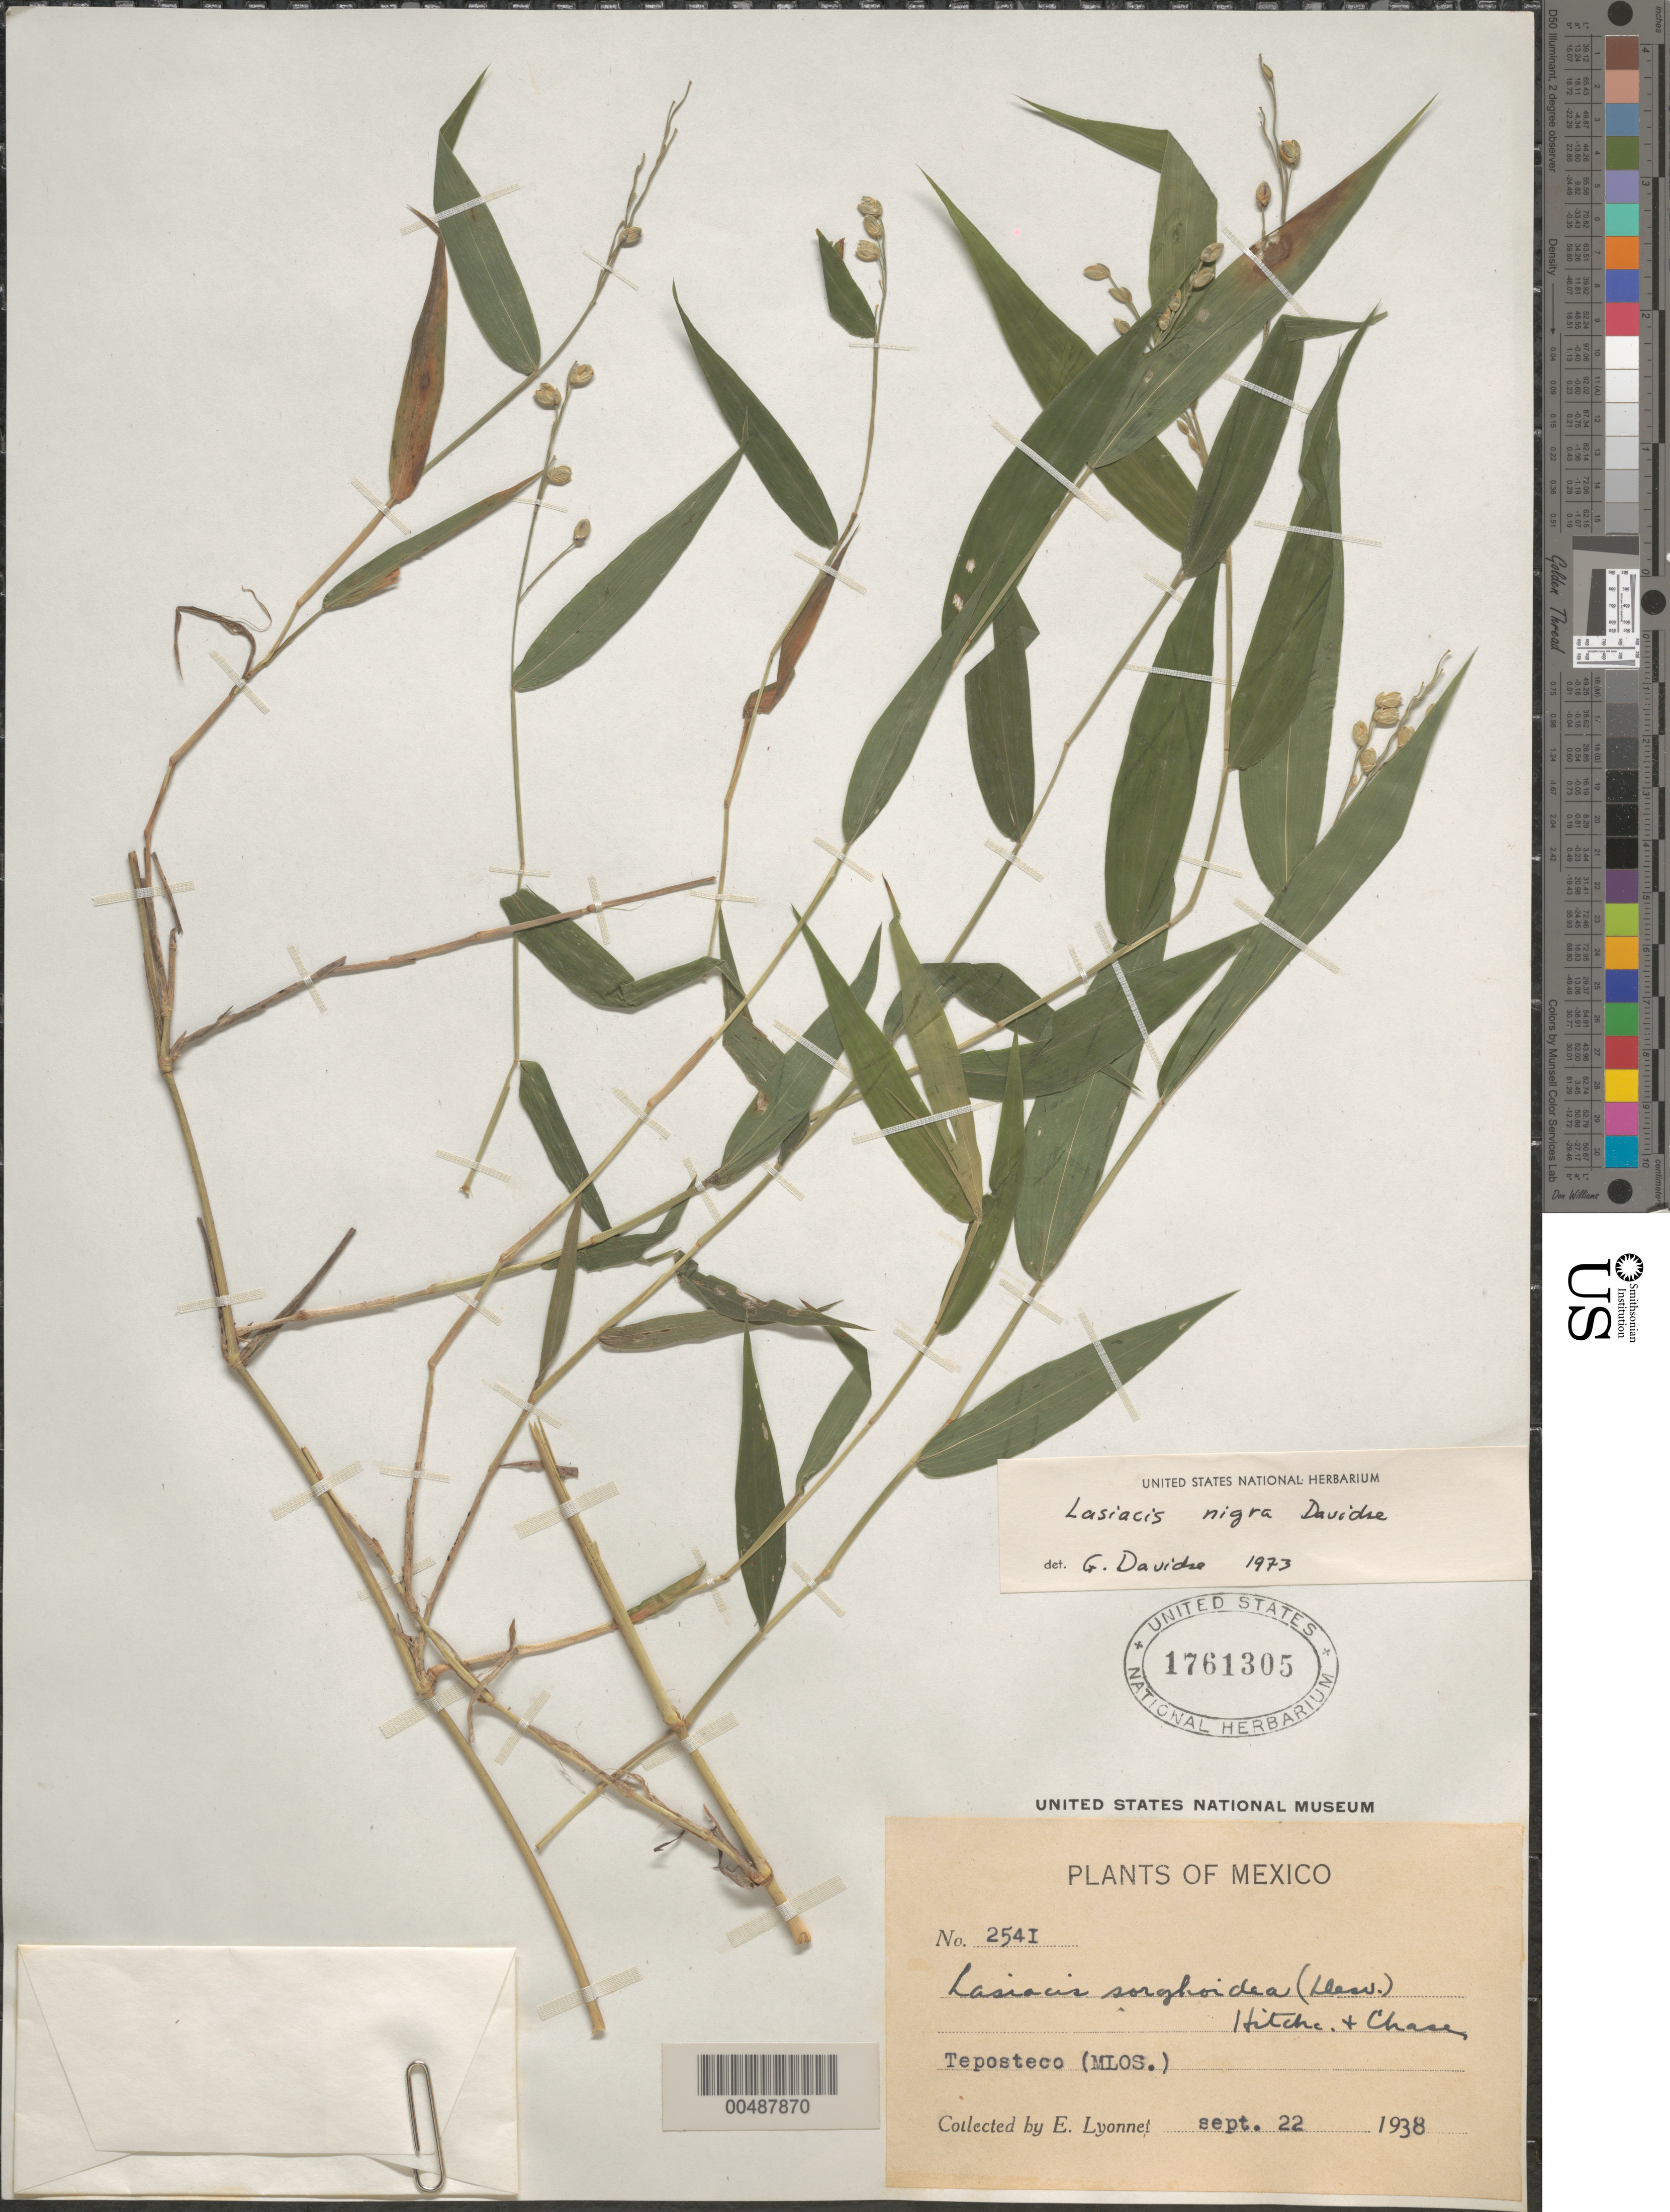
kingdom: Plantae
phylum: Tracheophyta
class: Liliopsida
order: Poales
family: Poaceae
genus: Lasiacis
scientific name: Lasiacis maxonii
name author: Swallen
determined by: Davidse, Gerrit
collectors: Bro. E. Lyonnet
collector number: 2541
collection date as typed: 22 Sep 1938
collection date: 1938-09-22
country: Mexico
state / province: Morelos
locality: Teposteco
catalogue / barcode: US 1761305